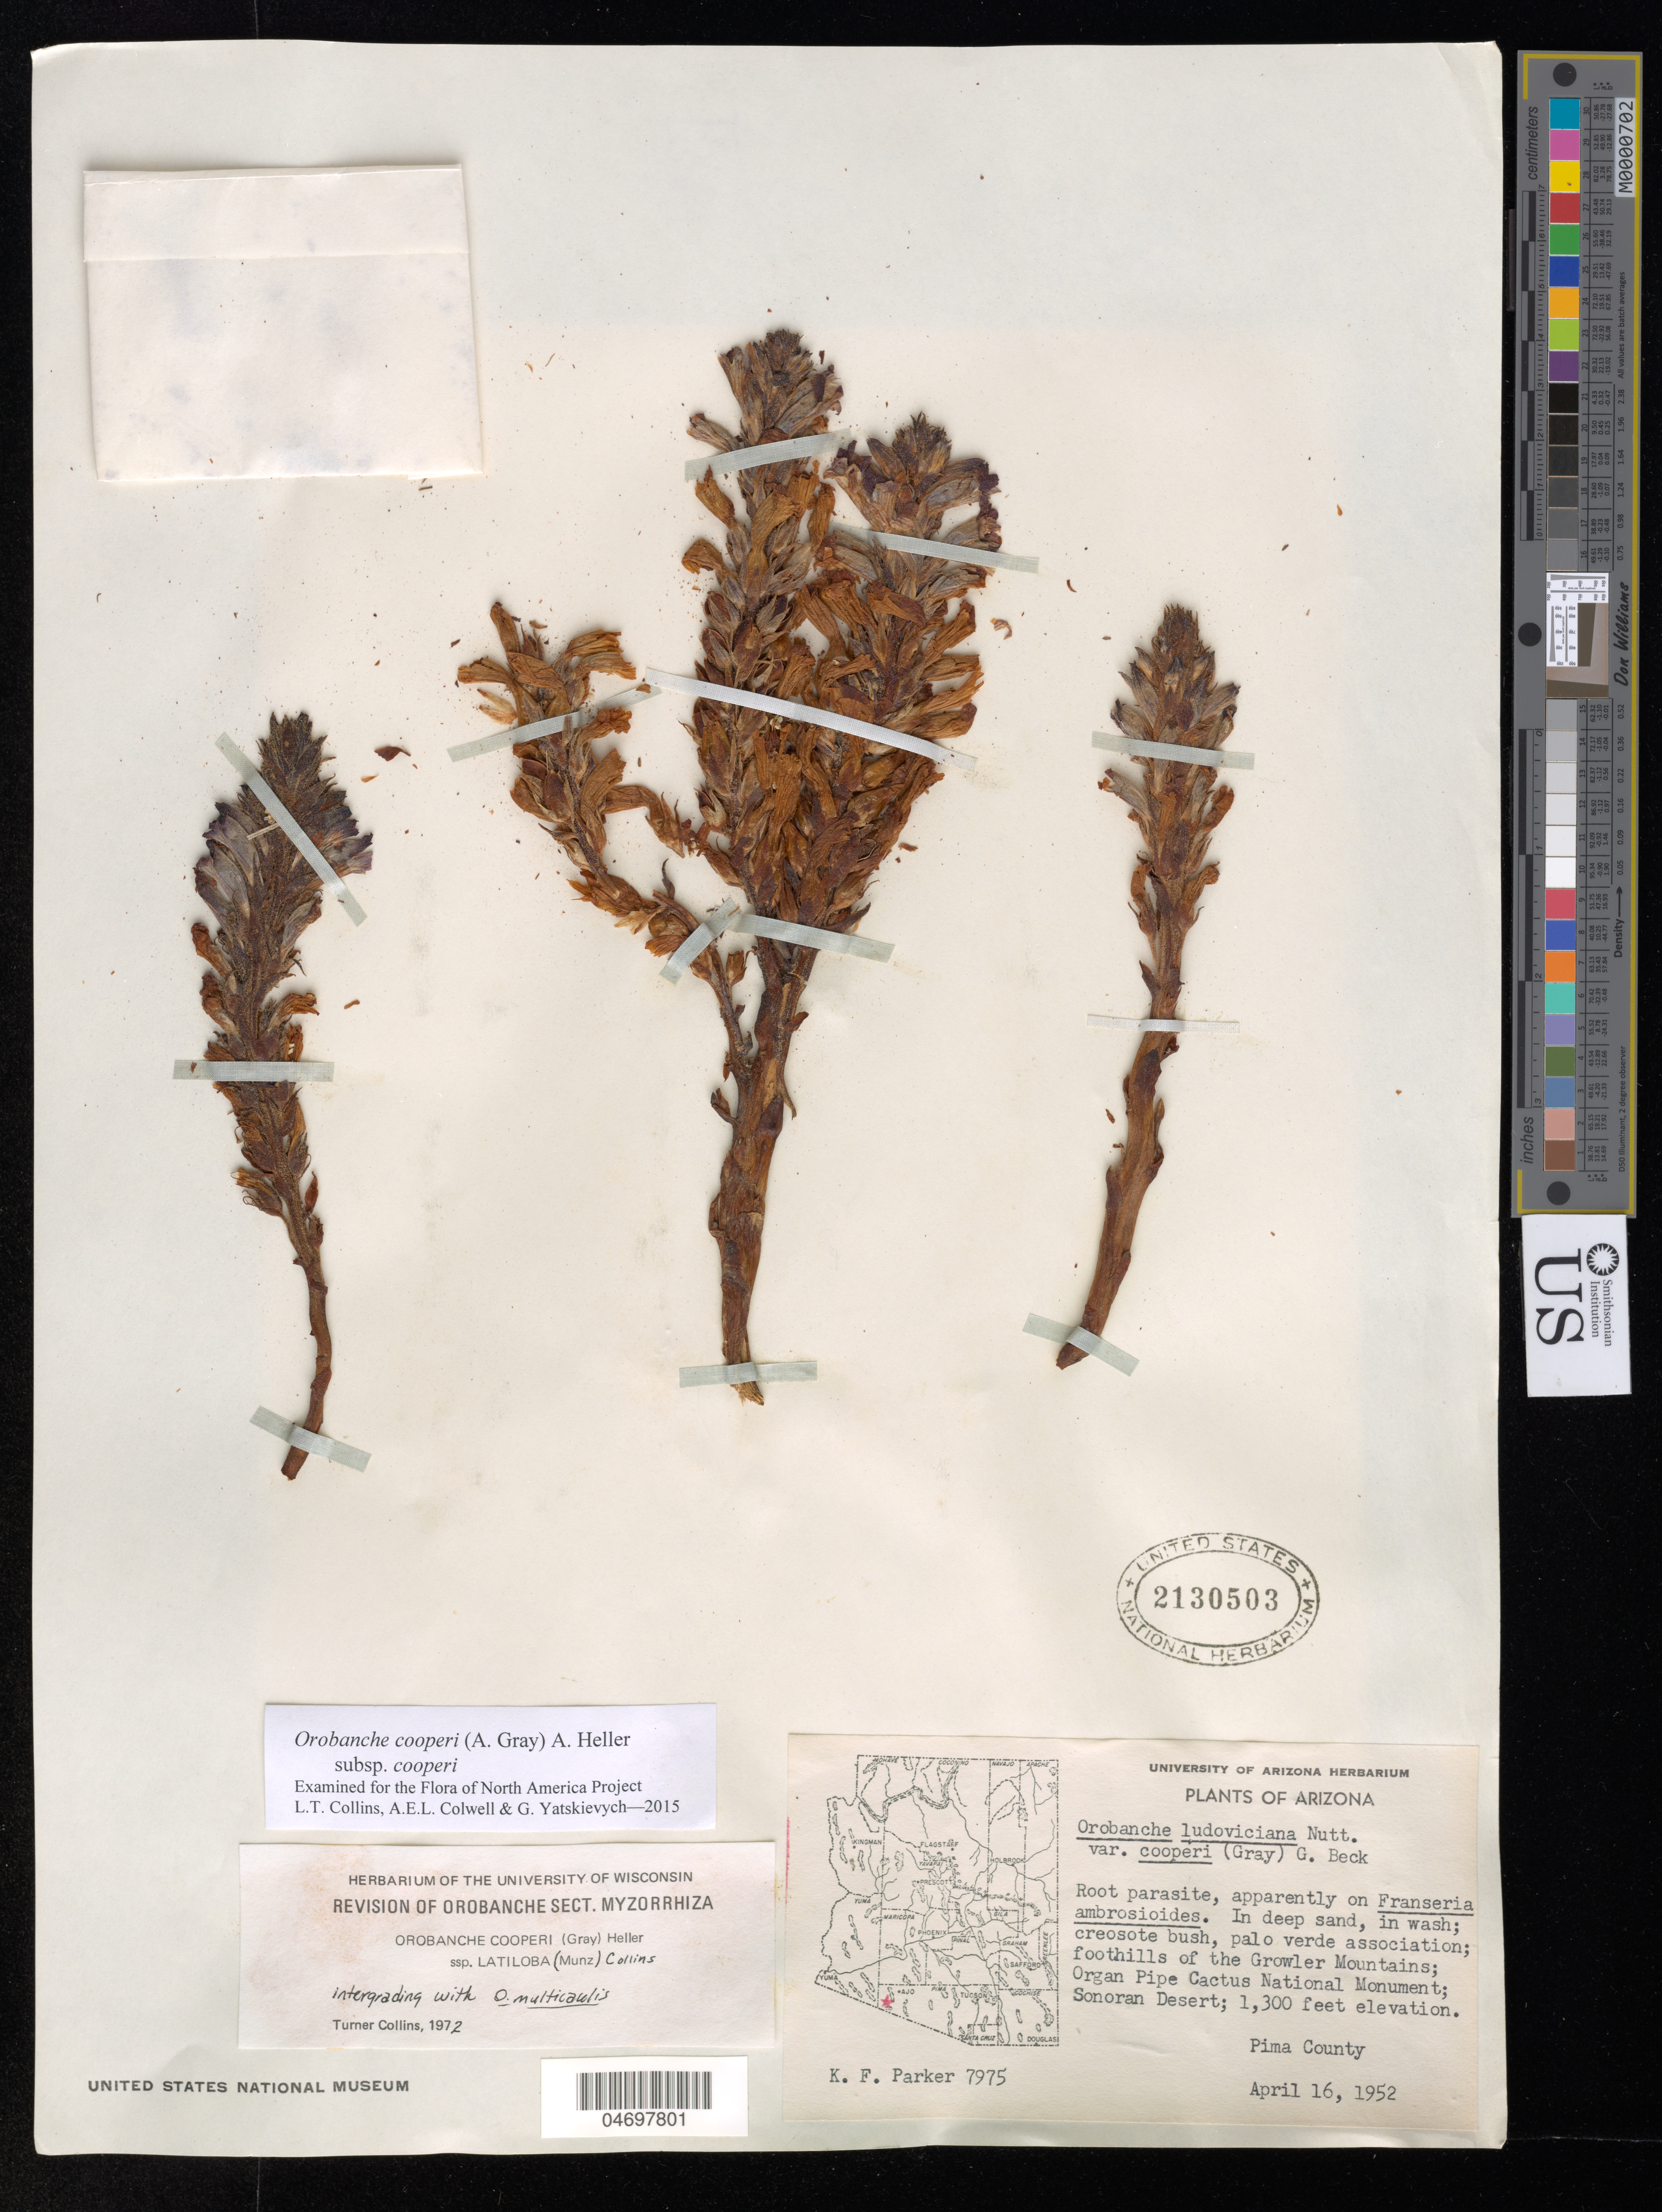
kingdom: Plantae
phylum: Tracheophyta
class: Magnoliopsida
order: Lamiales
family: Orobanchaceae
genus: Orobanche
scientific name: Orobanche cooperi subsp. cooperi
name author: (A. Gray) Heller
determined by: Collins, L. T.; Colwell, A. E.; Yatskievych, G. A.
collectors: K. F. Parker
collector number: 7975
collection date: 1952-04-16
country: United States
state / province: Arizona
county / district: Pima Co.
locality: Foothills of the Growler Mountains, Organ Pipe Cactus National Monument; Sonoran Desert.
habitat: Deep sand, in wash; creosote bush, palo verde associations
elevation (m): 396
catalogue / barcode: US 2130503